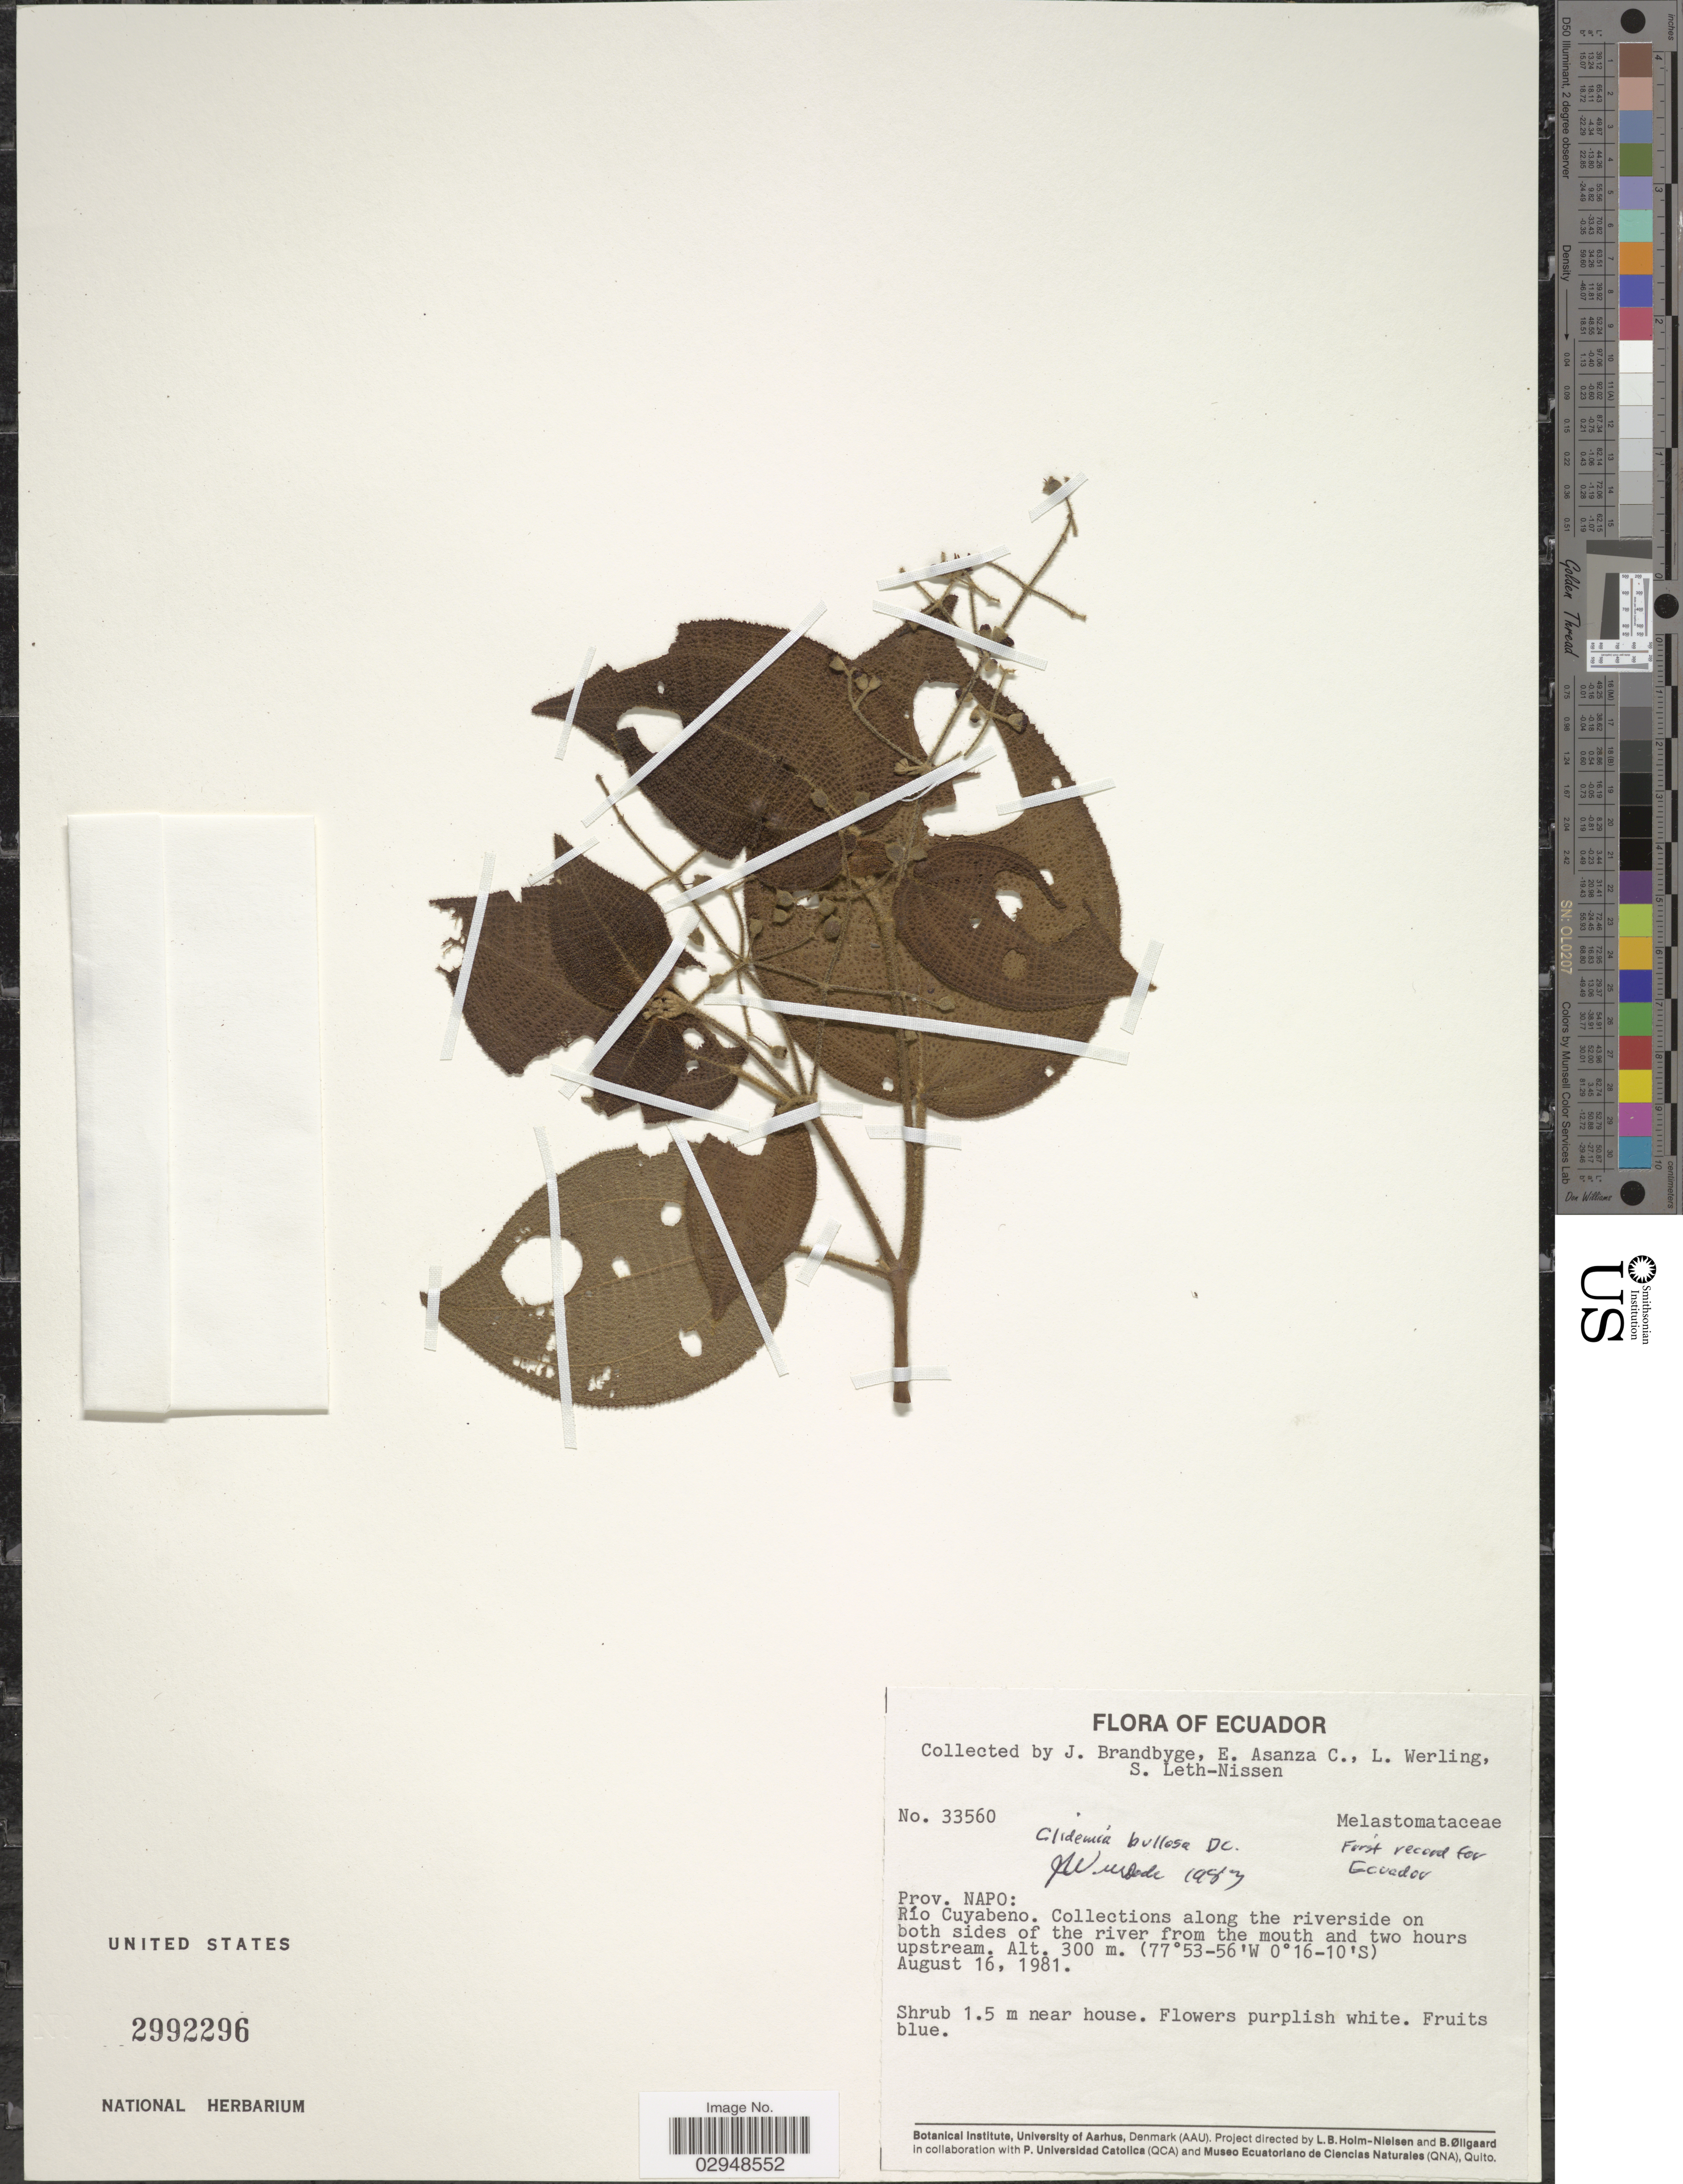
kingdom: Plantae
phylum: Tracheophyta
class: Magnoliopsida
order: Myrtales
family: Melastomataceae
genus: Clidemia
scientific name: Clidemia bullosa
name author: DC.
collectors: J. Brandbyge, E. Asanza C., L. Werling & S. Leth-Nissen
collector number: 33560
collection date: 1981-08-16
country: Ecuador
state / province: Napo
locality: Río Cuyabeno. Along the riverside on both sides of the river from the mouth and two hours upstream.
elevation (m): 300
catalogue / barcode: US 2992296